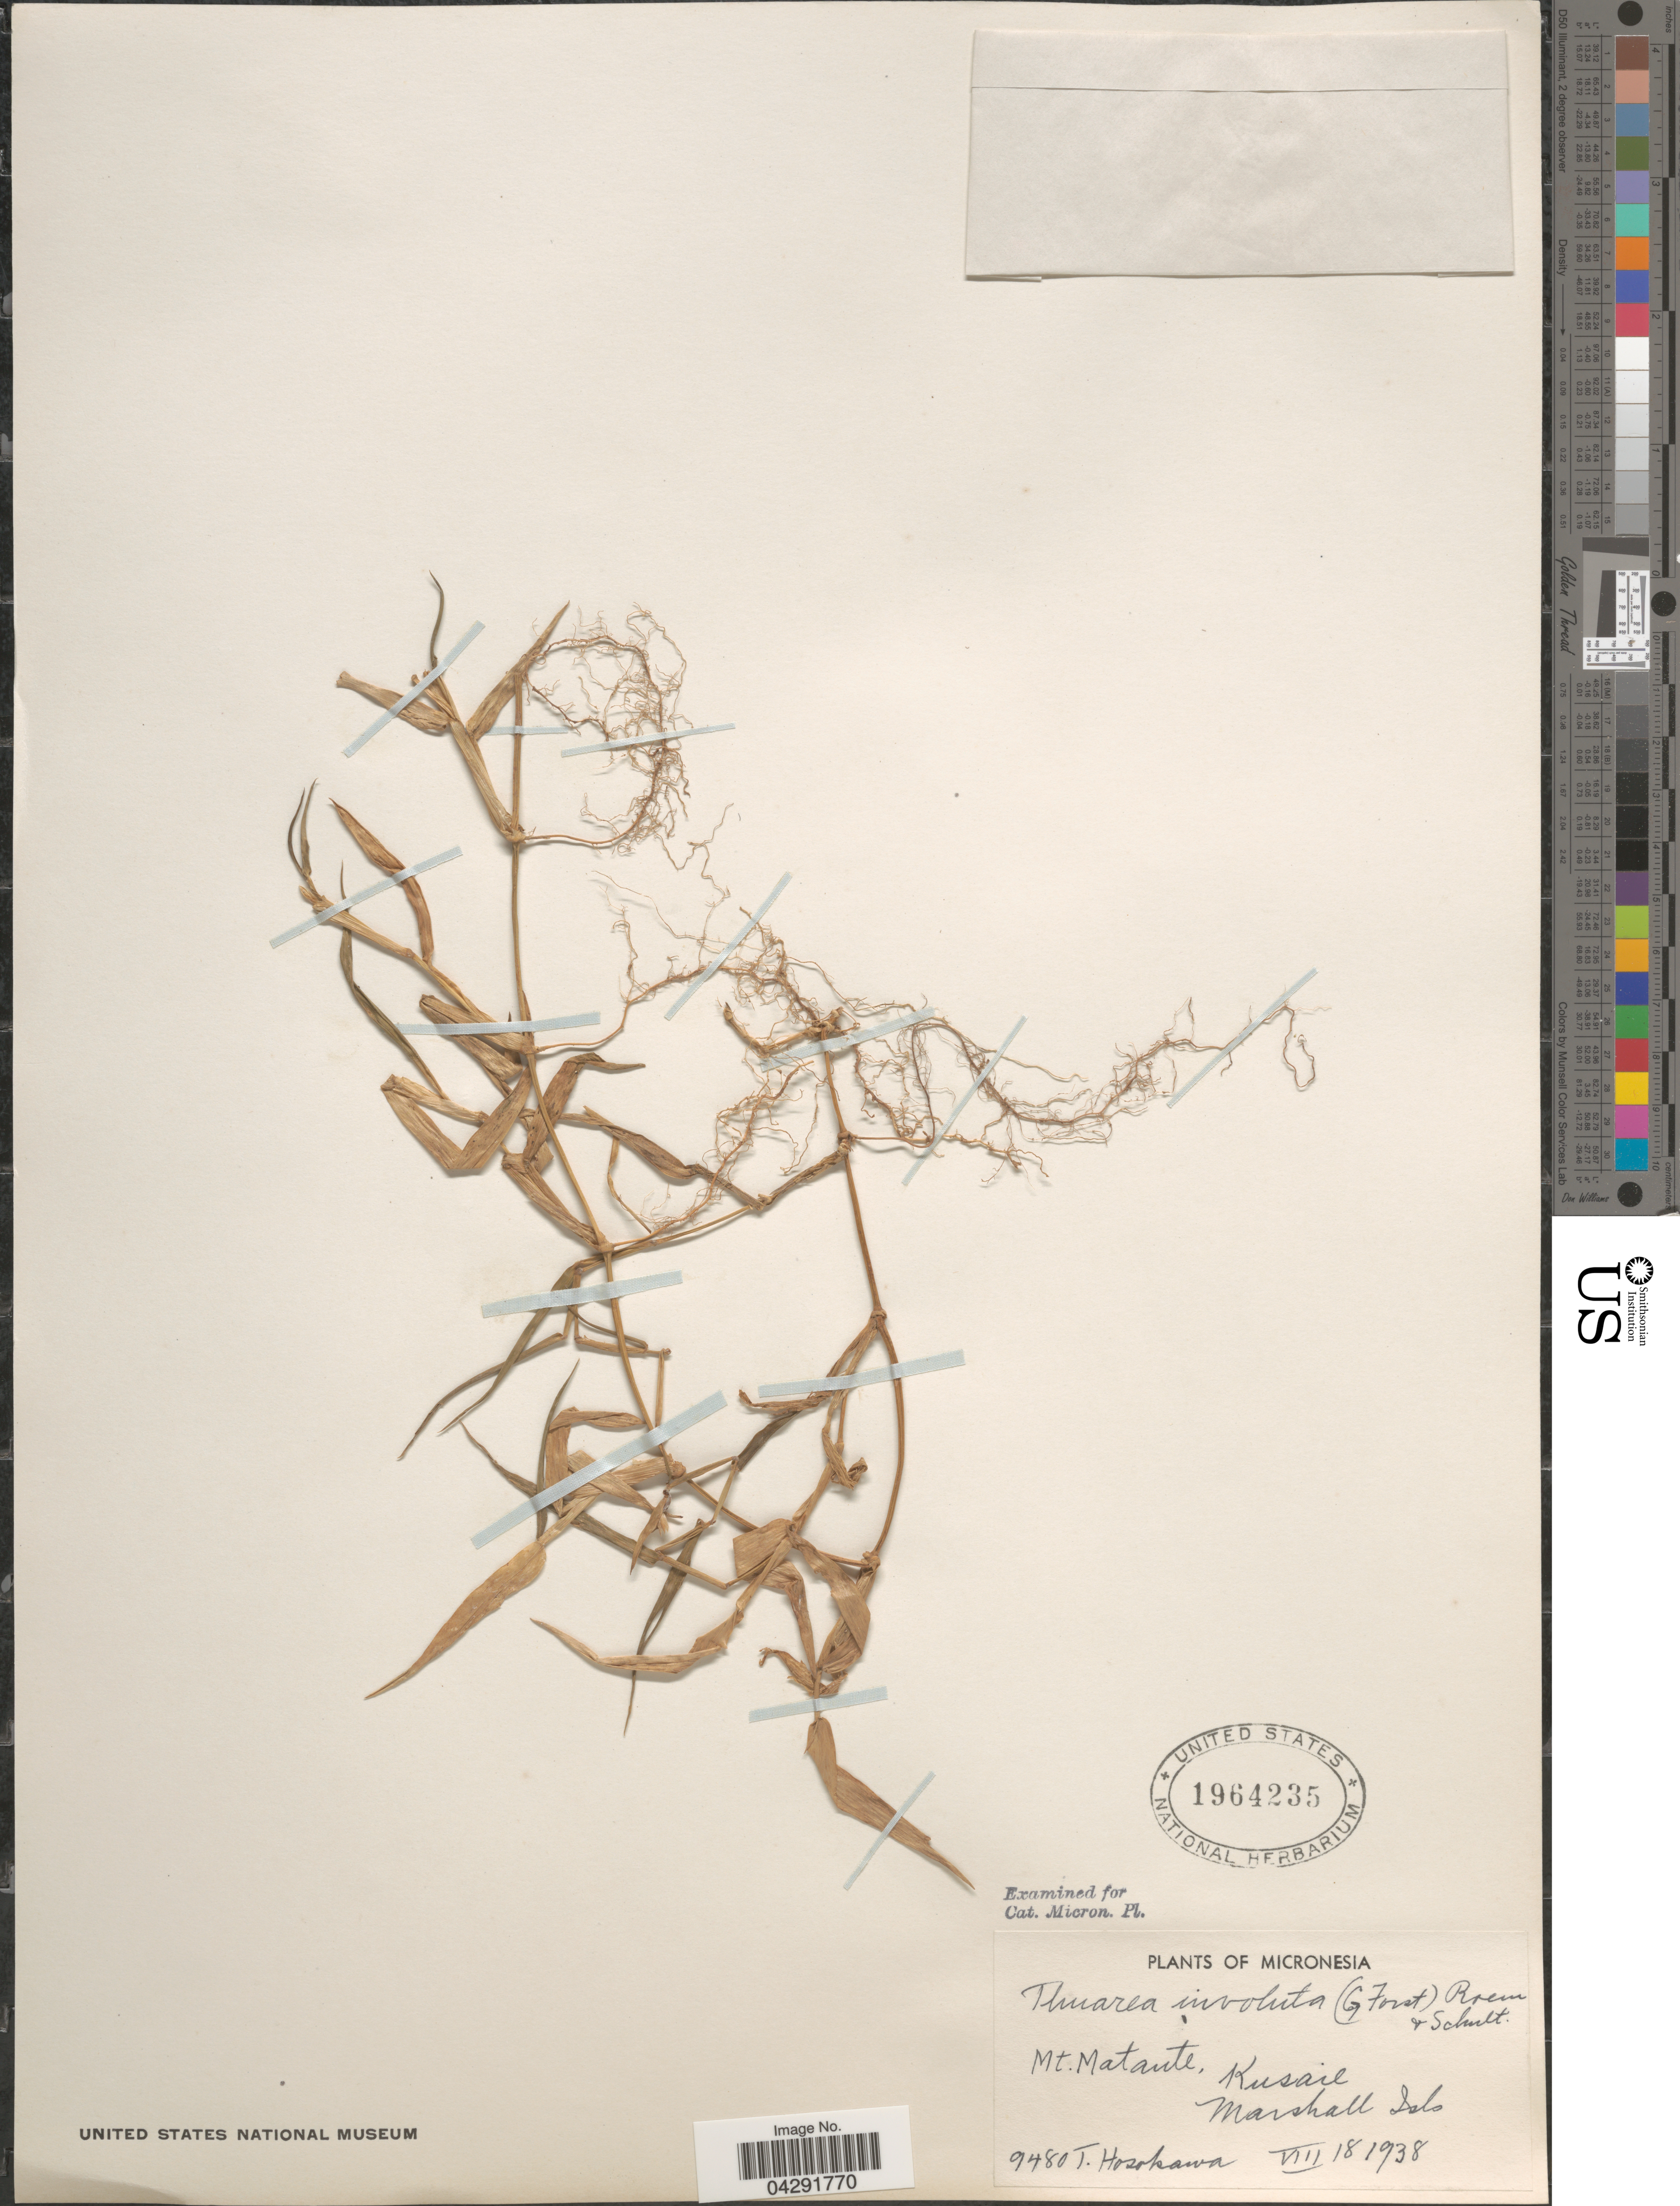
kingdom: Plantae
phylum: Tracheophyta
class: Liliopsida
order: Poales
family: Poaceae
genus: Thuarea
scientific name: Thuarea involuta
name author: (G. Forst.) R. Br. ex Sm.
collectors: T. Hosokawa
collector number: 9480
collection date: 1938-08-18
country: Micronesia, Federated States of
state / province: Kosrae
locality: Mt. Mataute, Kusaie Marshall Isls.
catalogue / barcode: US 1964235